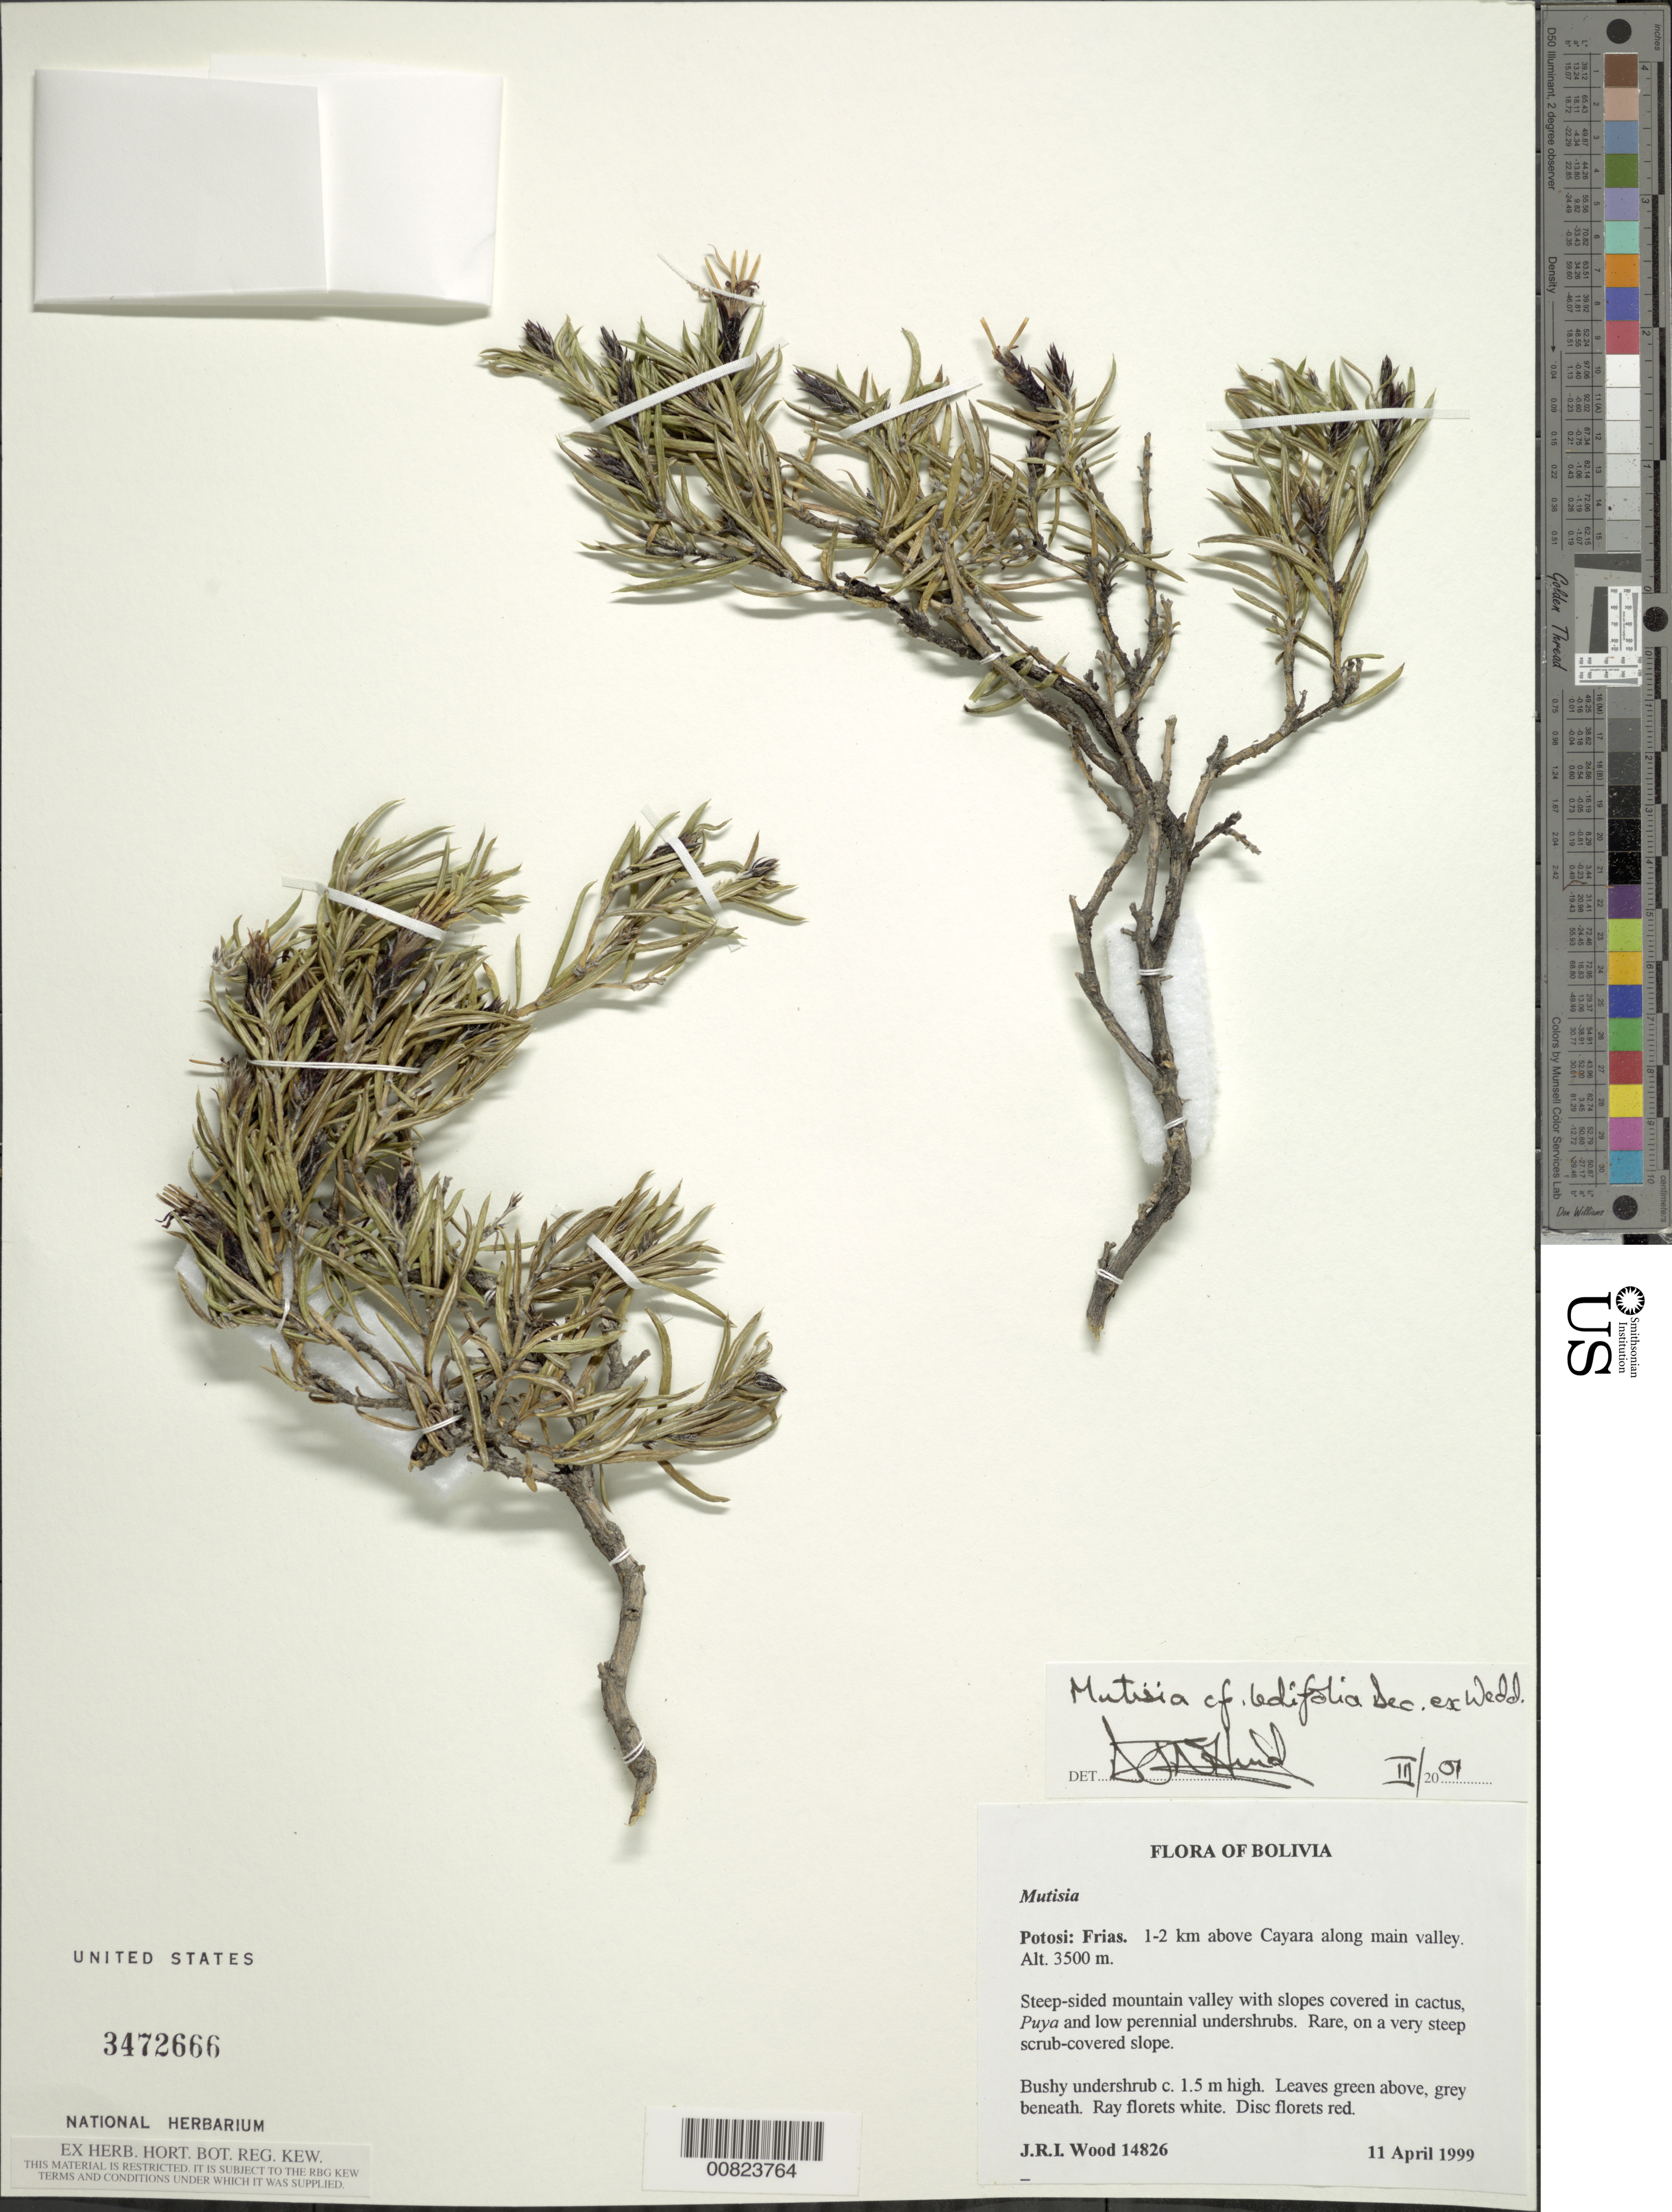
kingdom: Plantae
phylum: Tracheophyta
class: Magnoliopsida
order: Asterales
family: Asteraceae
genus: Mutisia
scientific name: Mutisia ledifolia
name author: Decne. ex Wedd.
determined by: Hind, N.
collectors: J. R. I. Wood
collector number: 14826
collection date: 1999-04-11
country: Bolivia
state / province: Potosi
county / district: Frias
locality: Cayara, 1-2 km above, along main valley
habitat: Very steep scrub-covered slope. Steep-sided mountain valley with a slopes covered in cactus, Puya and low perennial undershrubs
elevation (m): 3500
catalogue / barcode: US 3472666